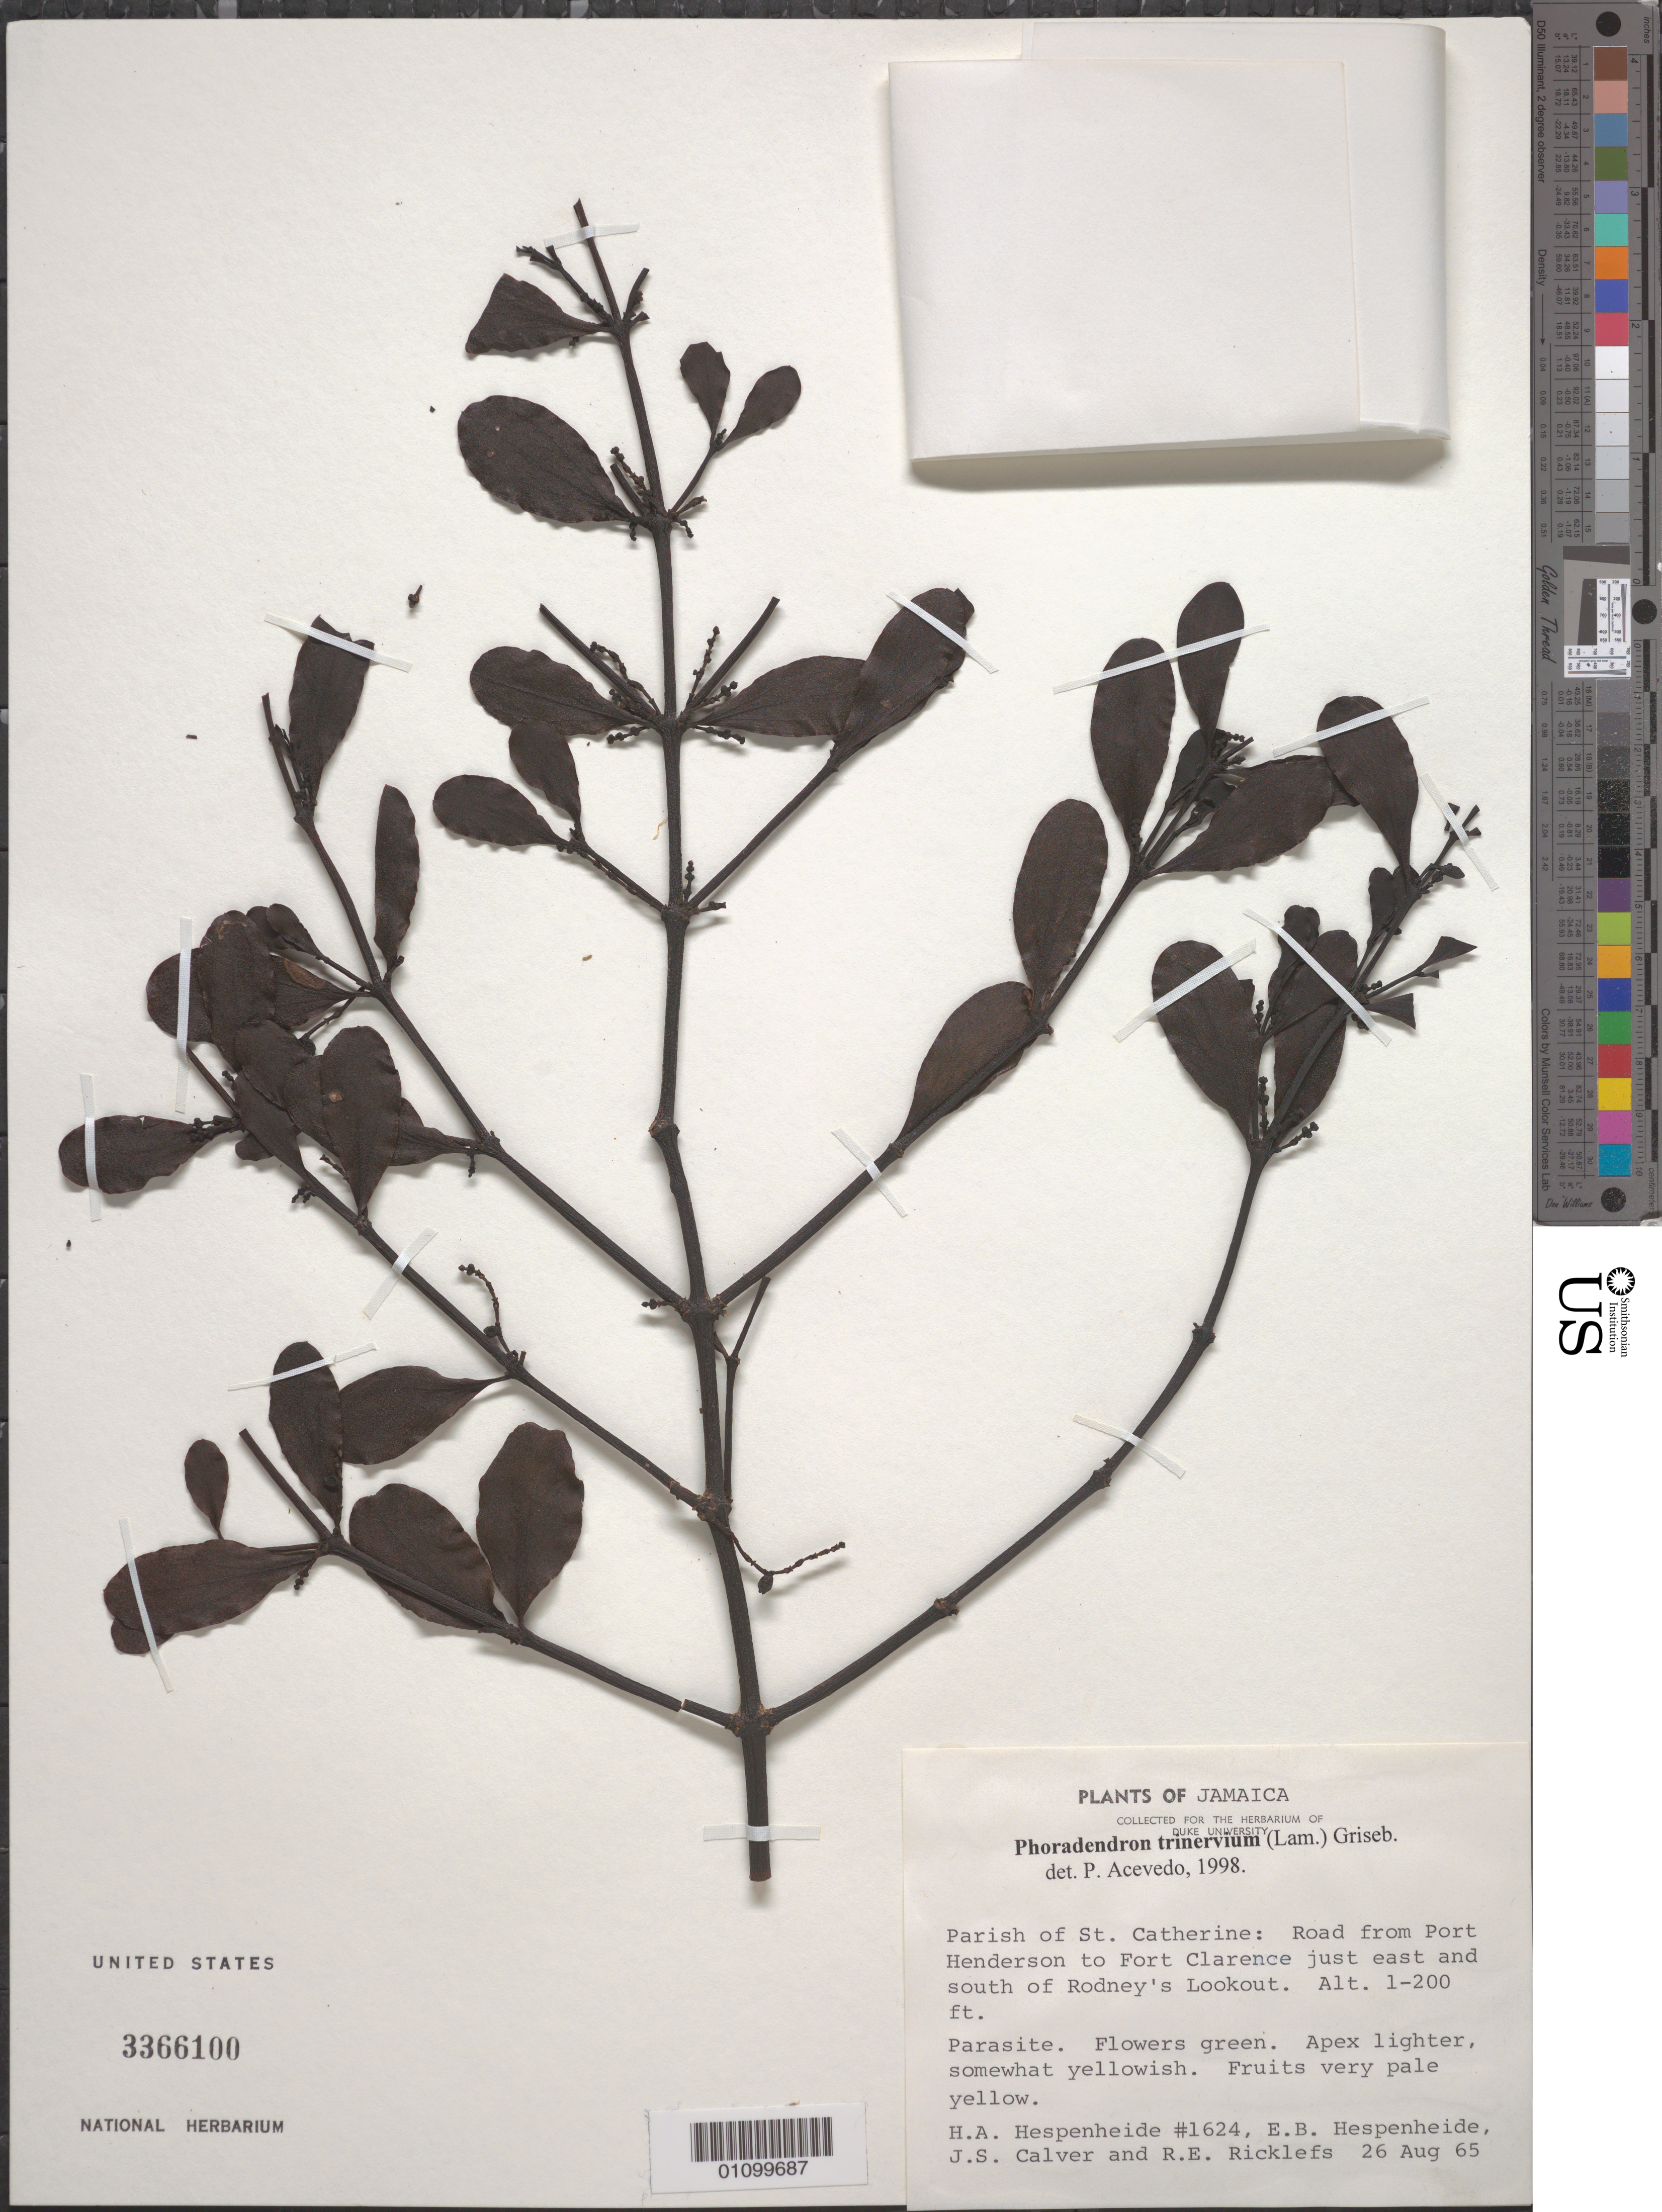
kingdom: Plantae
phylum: Tracheophyta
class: Magnoliopsida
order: Santalales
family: Viscaceae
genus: Phoradendron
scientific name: Phoradendron trinervium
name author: (Lam.) Griseb.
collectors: H. A. Hespenheide, E. Hespenheide, J. Calver & R. Ricklefs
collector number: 1624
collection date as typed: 26 Aug 1965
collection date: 1965-08-26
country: Jamaica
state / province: Saint Catherine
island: Jamaica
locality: Road from Port Henderson to Fort Clarence just east and south of Rodney's Lookout.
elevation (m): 0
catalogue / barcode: US 3366100